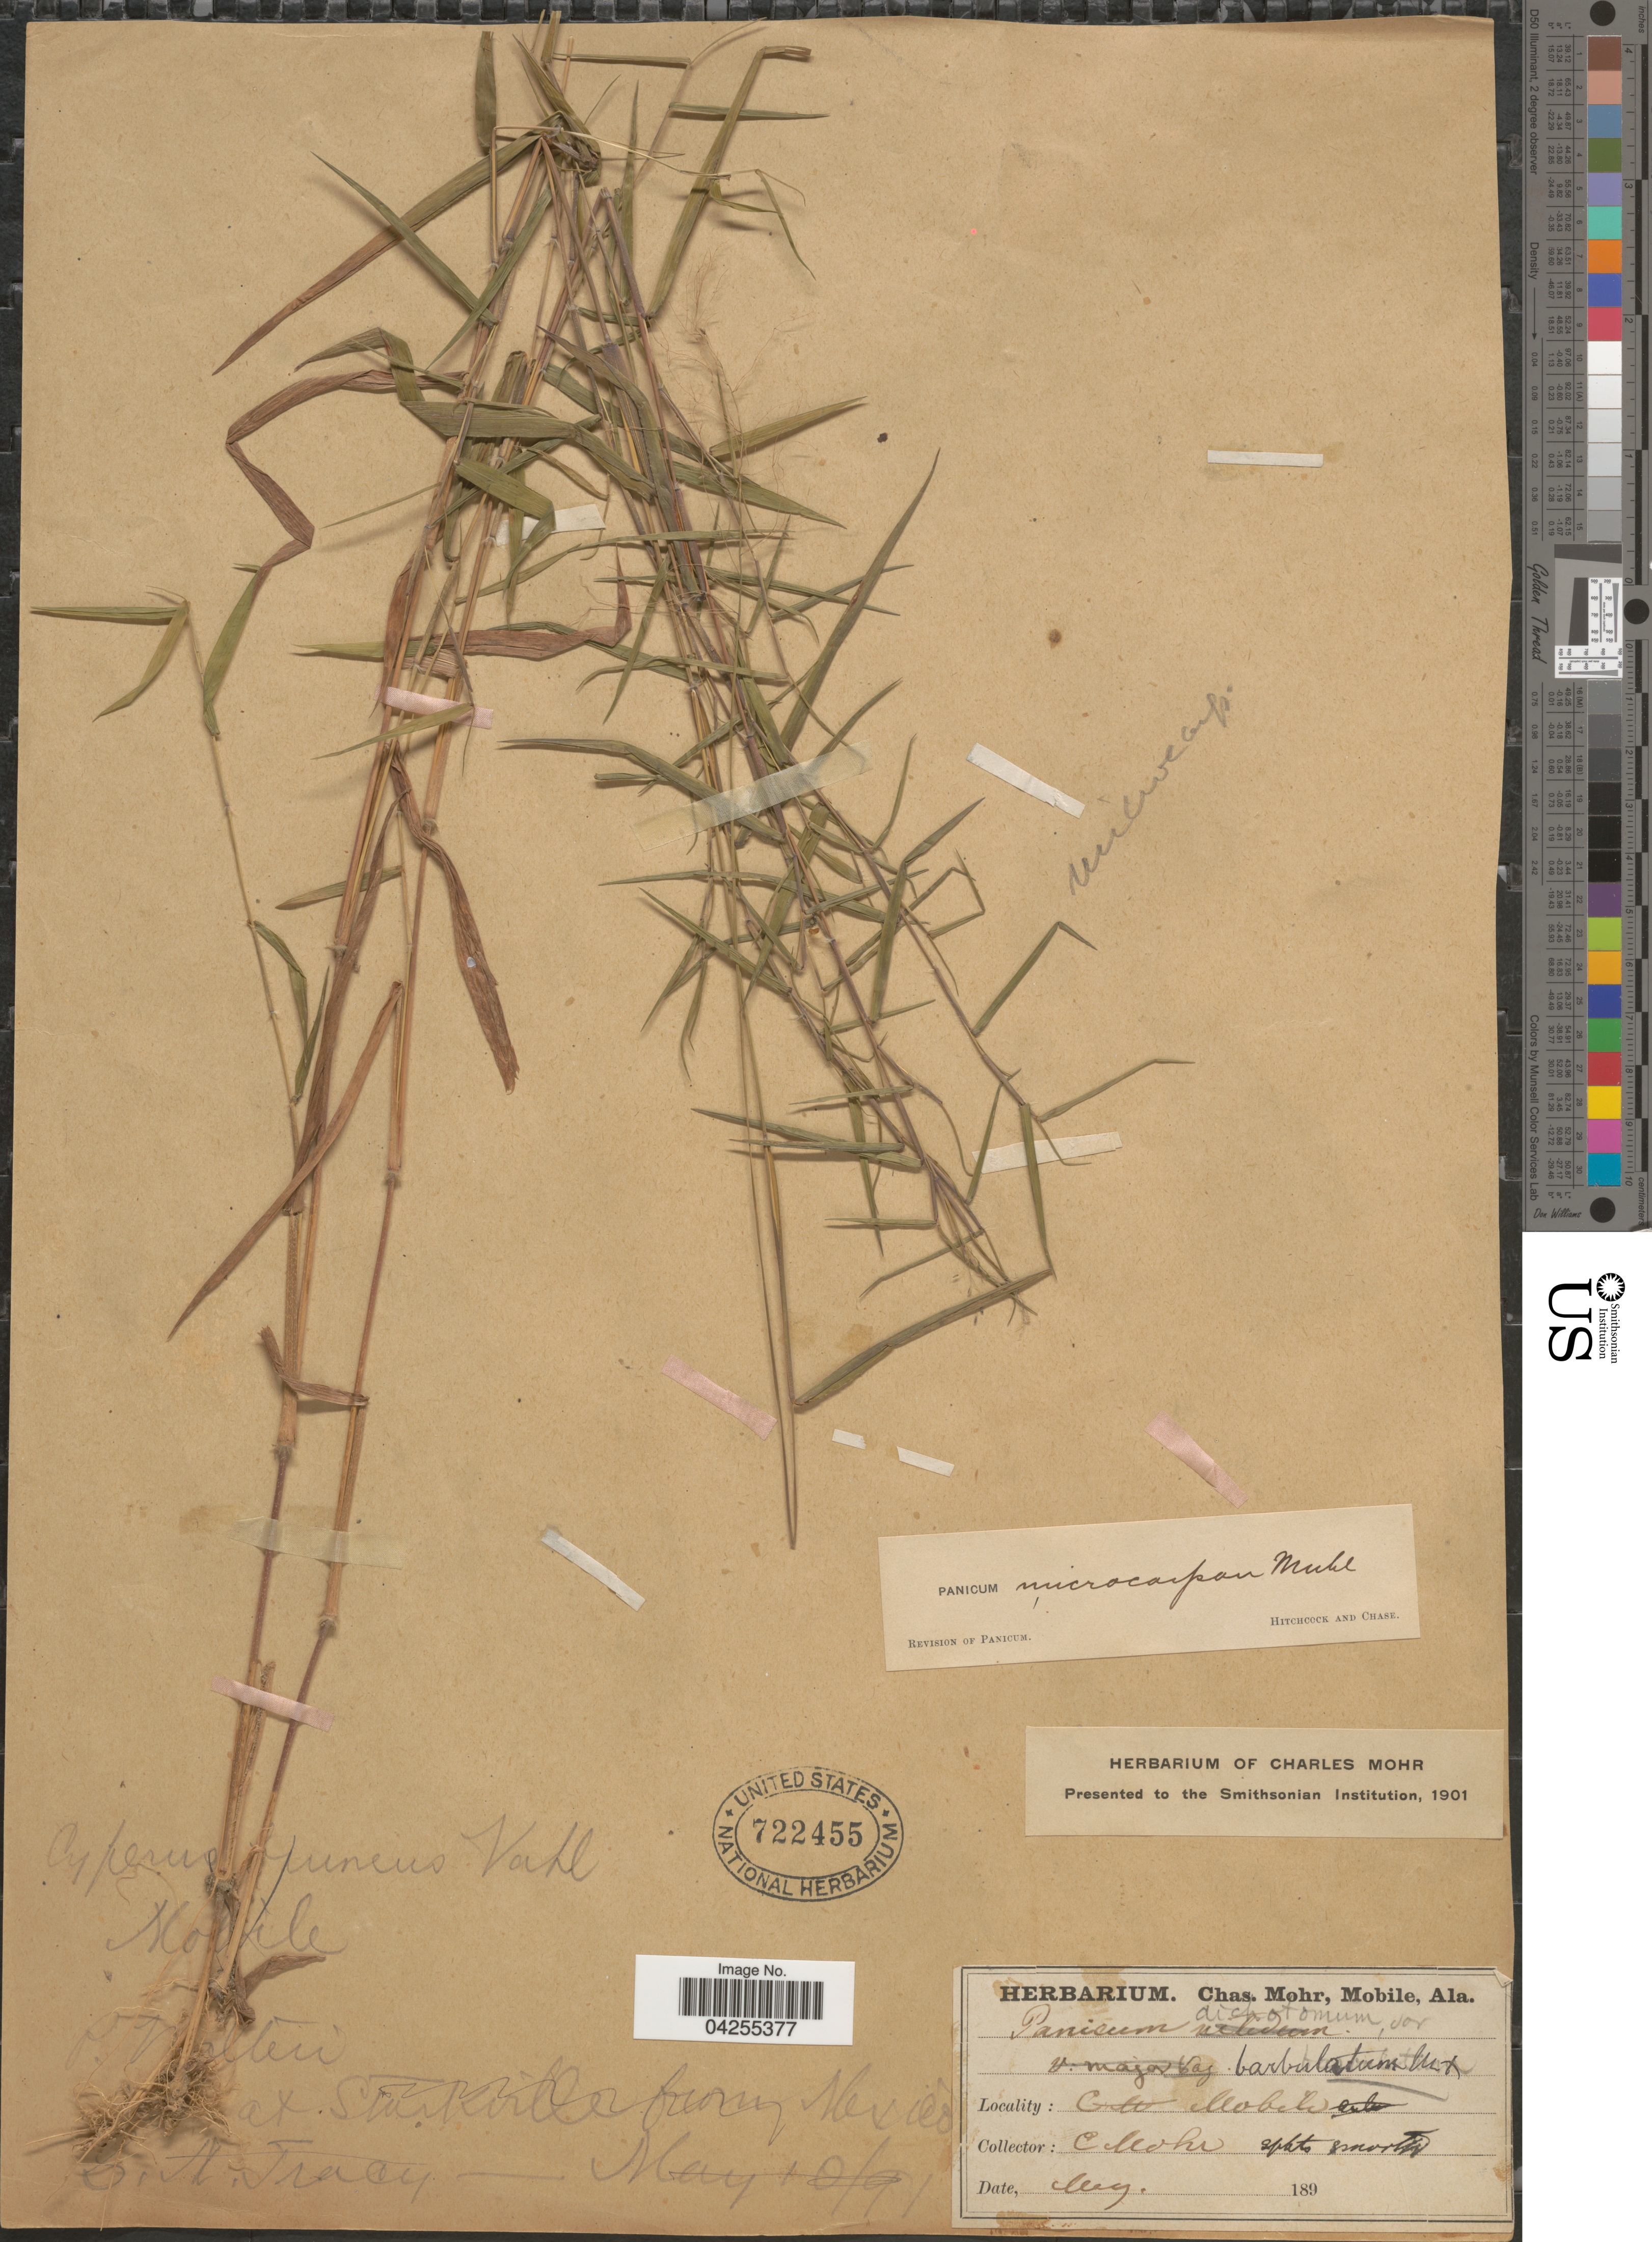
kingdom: Plantae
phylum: Tracheophyta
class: Liliopsida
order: Poales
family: Poaceae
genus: Dichanthelium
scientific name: Dichanthelium dichotomum var. dichotomum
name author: (L.) Gould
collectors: Mohr, C. T. (herbarium)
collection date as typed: May 189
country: United States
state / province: Alabama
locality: Mobile.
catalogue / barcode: US 722455